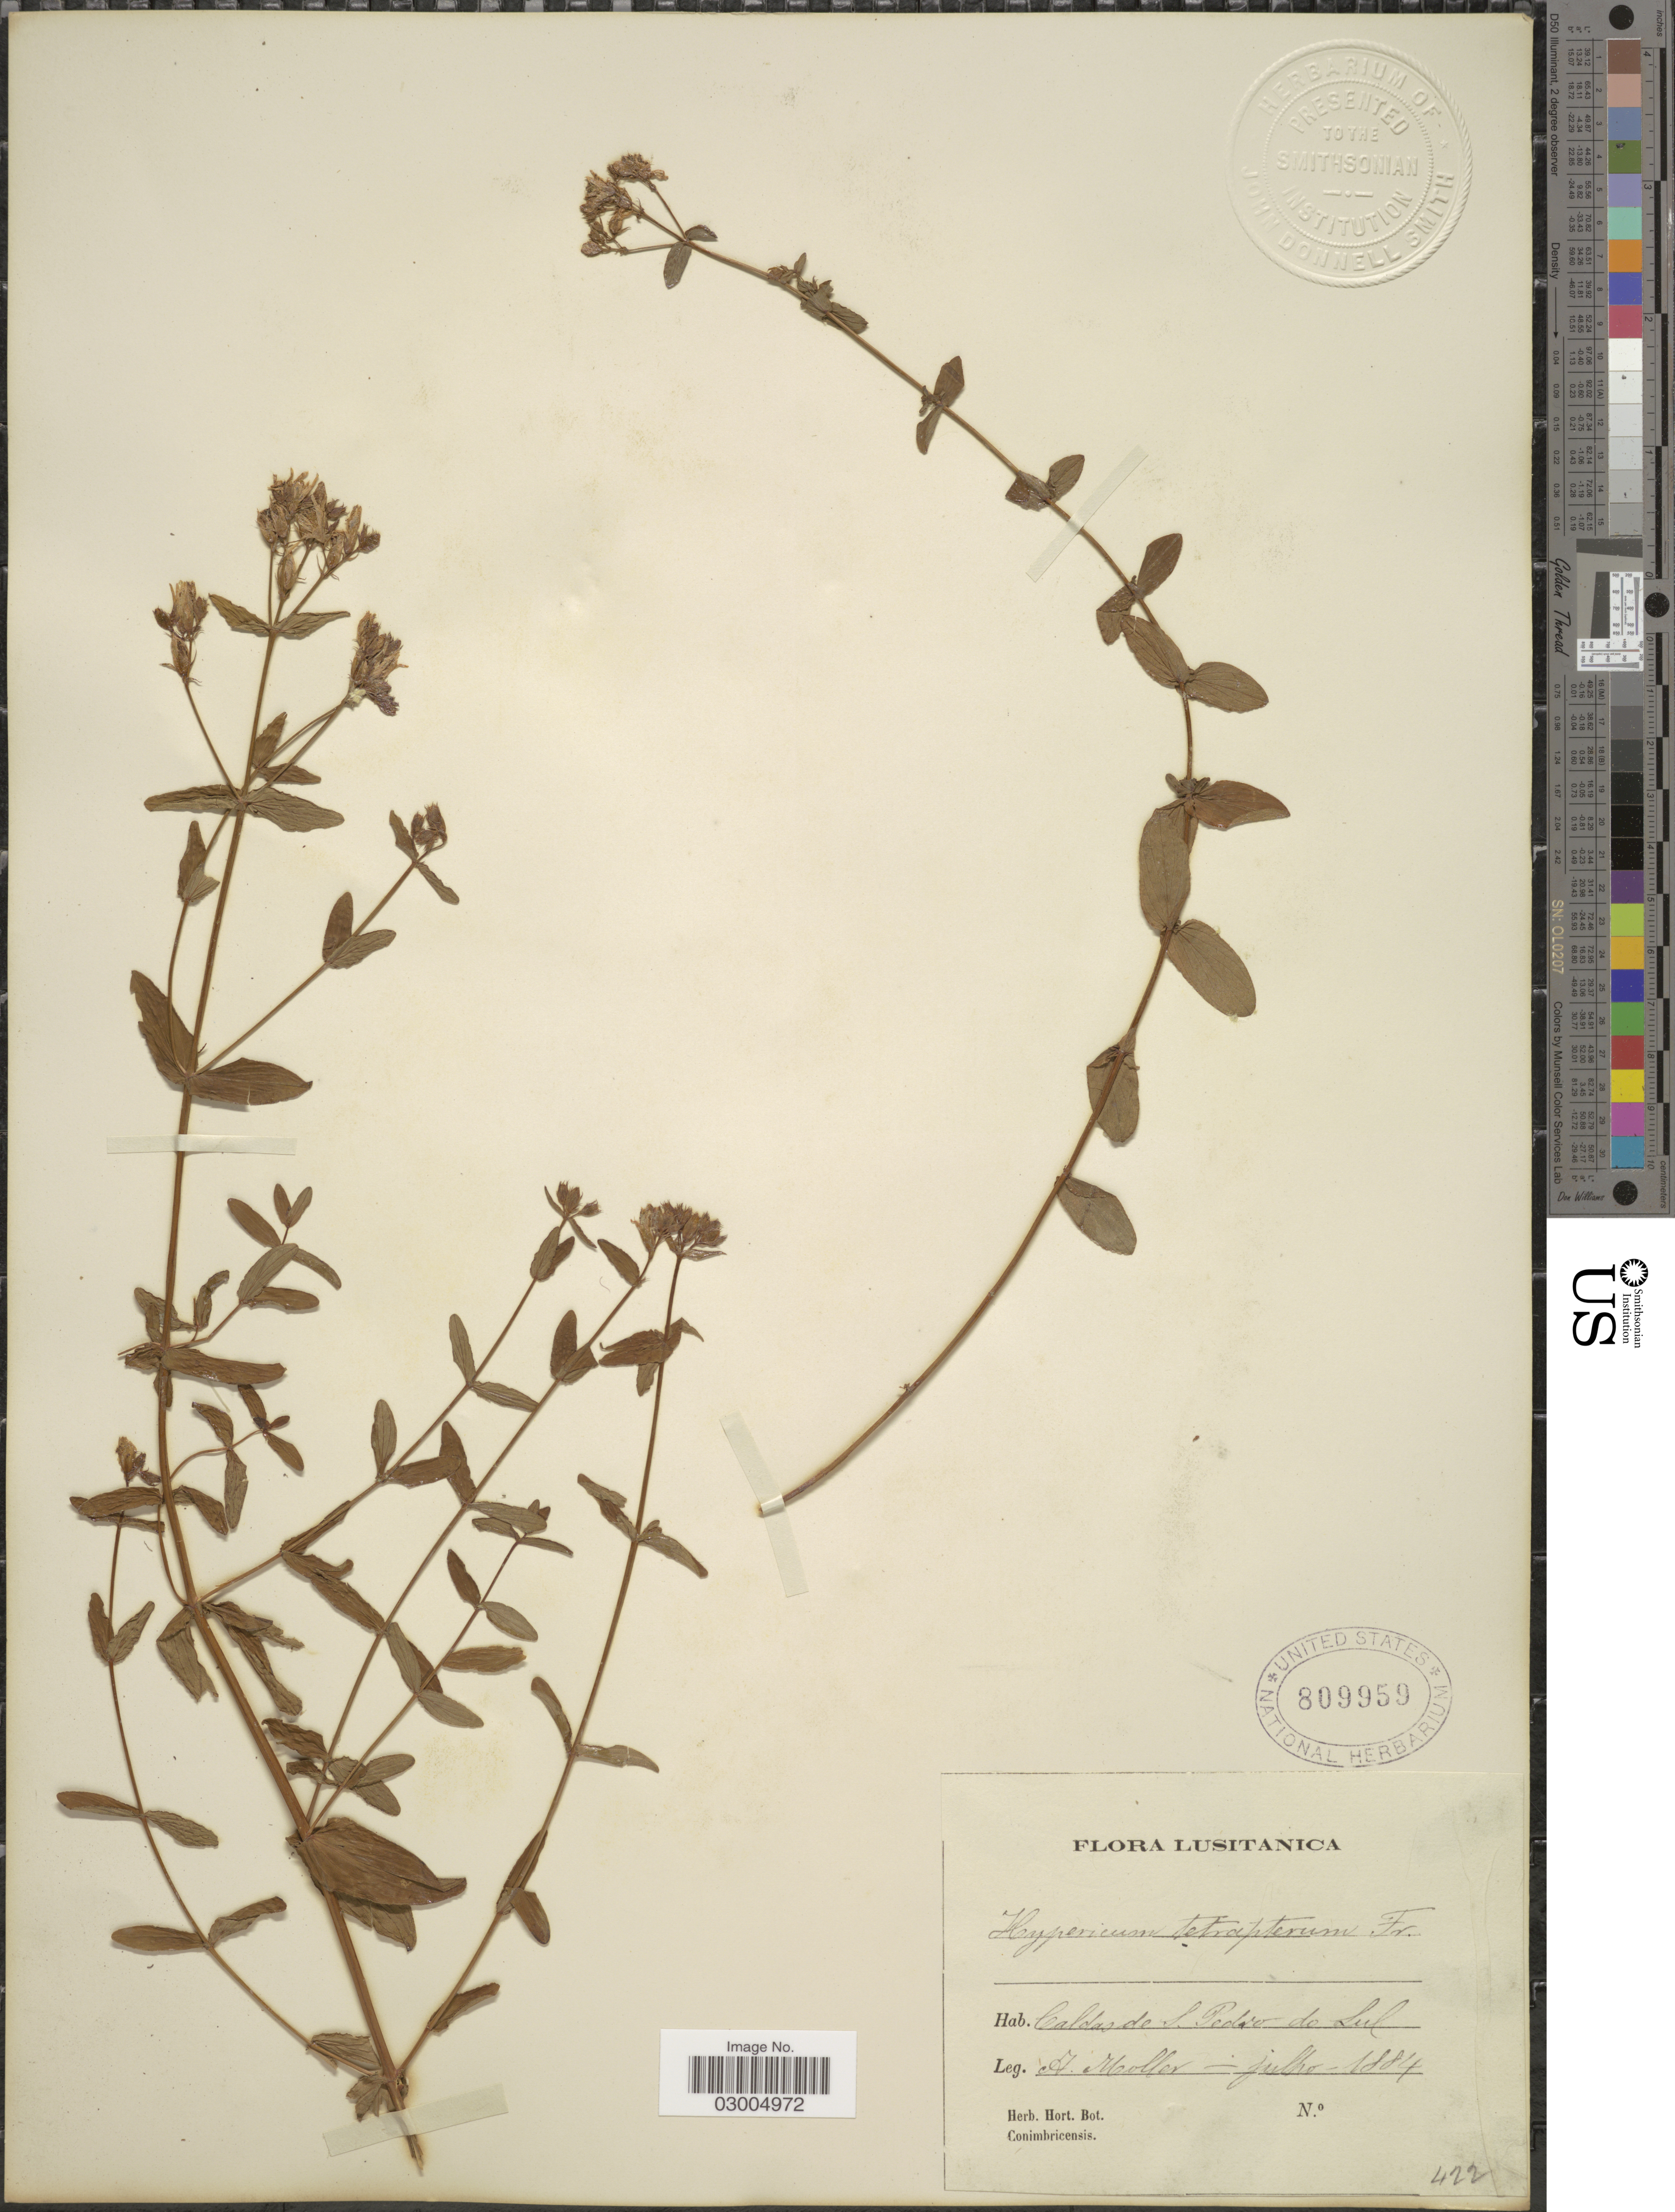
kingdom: Plantae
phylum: Tracheophyta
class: Magnoliopsida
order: Malpighiales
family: Hypericaceae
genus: Hypericum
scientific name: Hypericum tetrapterum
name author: Fr.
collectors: A. Moller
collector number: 422?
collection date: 1884-07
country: Portugal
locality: Lusitanica. Caldas de S. Pedro do Sul.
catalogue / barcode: US 809959